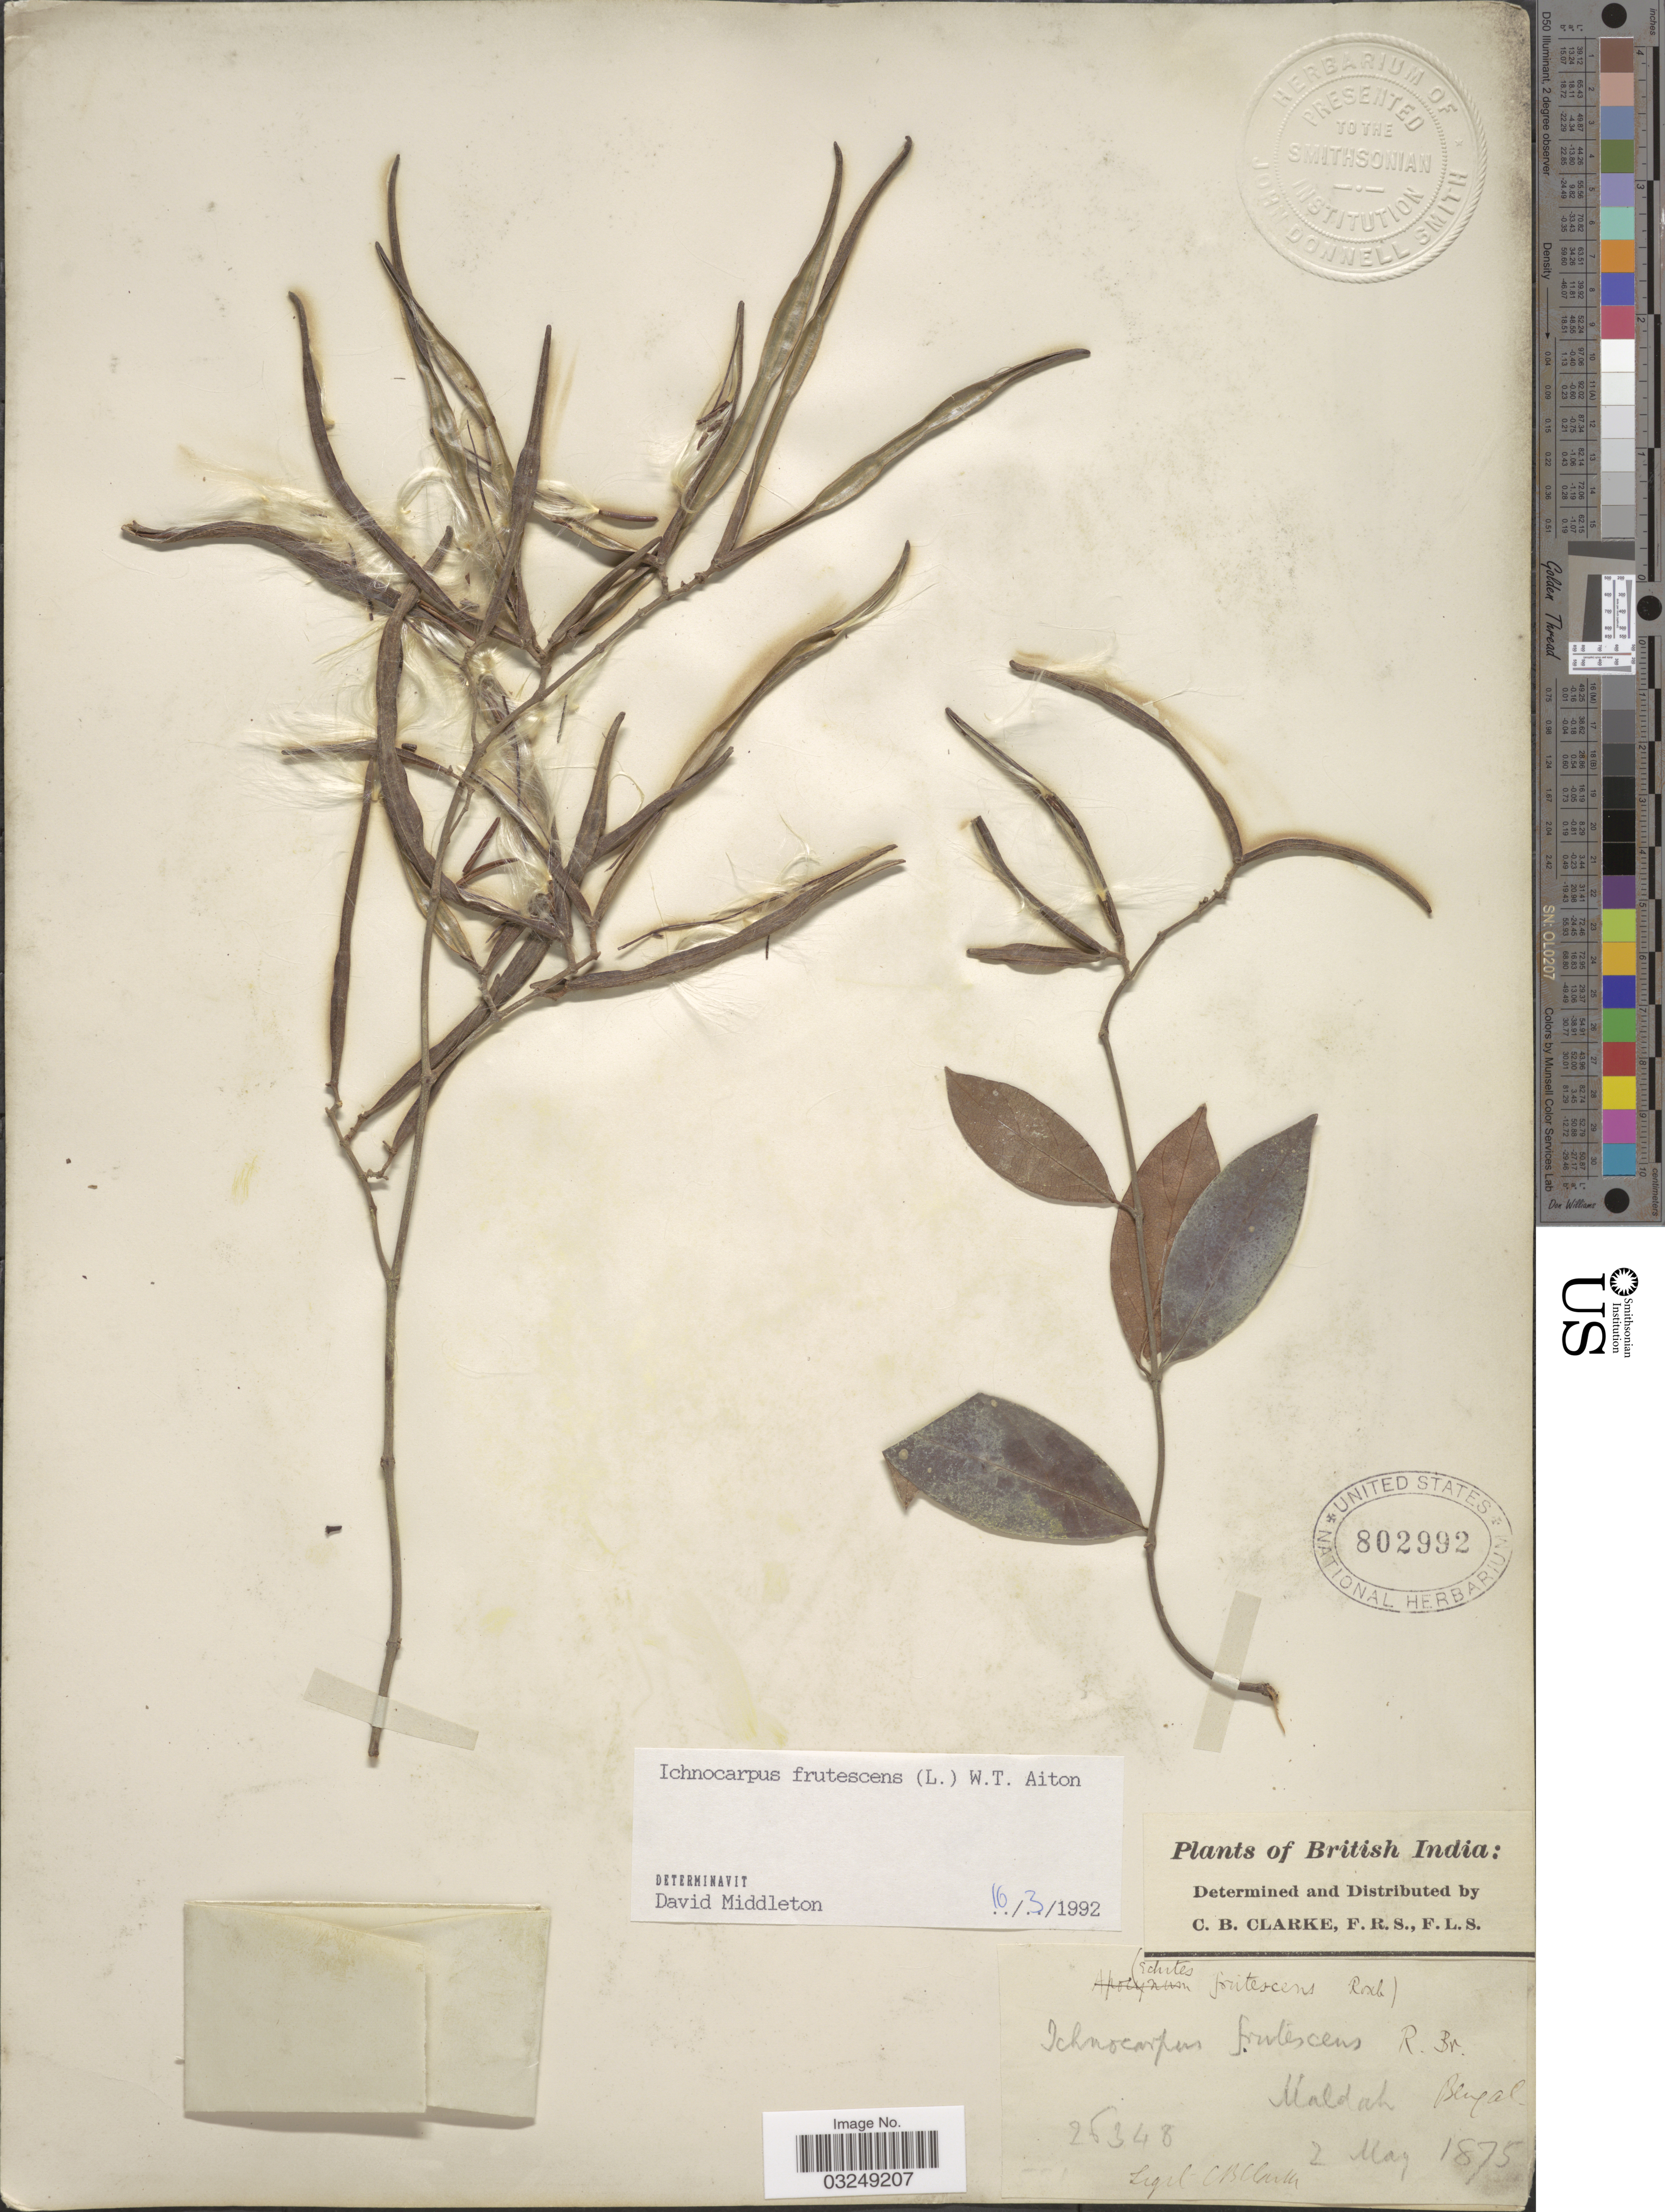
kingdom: Plantae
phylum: Tracheophyta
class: Magnoliopsida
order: Gentianales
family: Apocynaceae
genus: Ichnocarpus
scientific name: Ichnocarpus frutescens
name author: (L.) W.T. Aiton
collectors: C. B. Clarke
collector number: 26348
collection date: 1875-05-02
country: India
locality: British India. Maldah. Bengal.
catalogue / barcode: US 802992